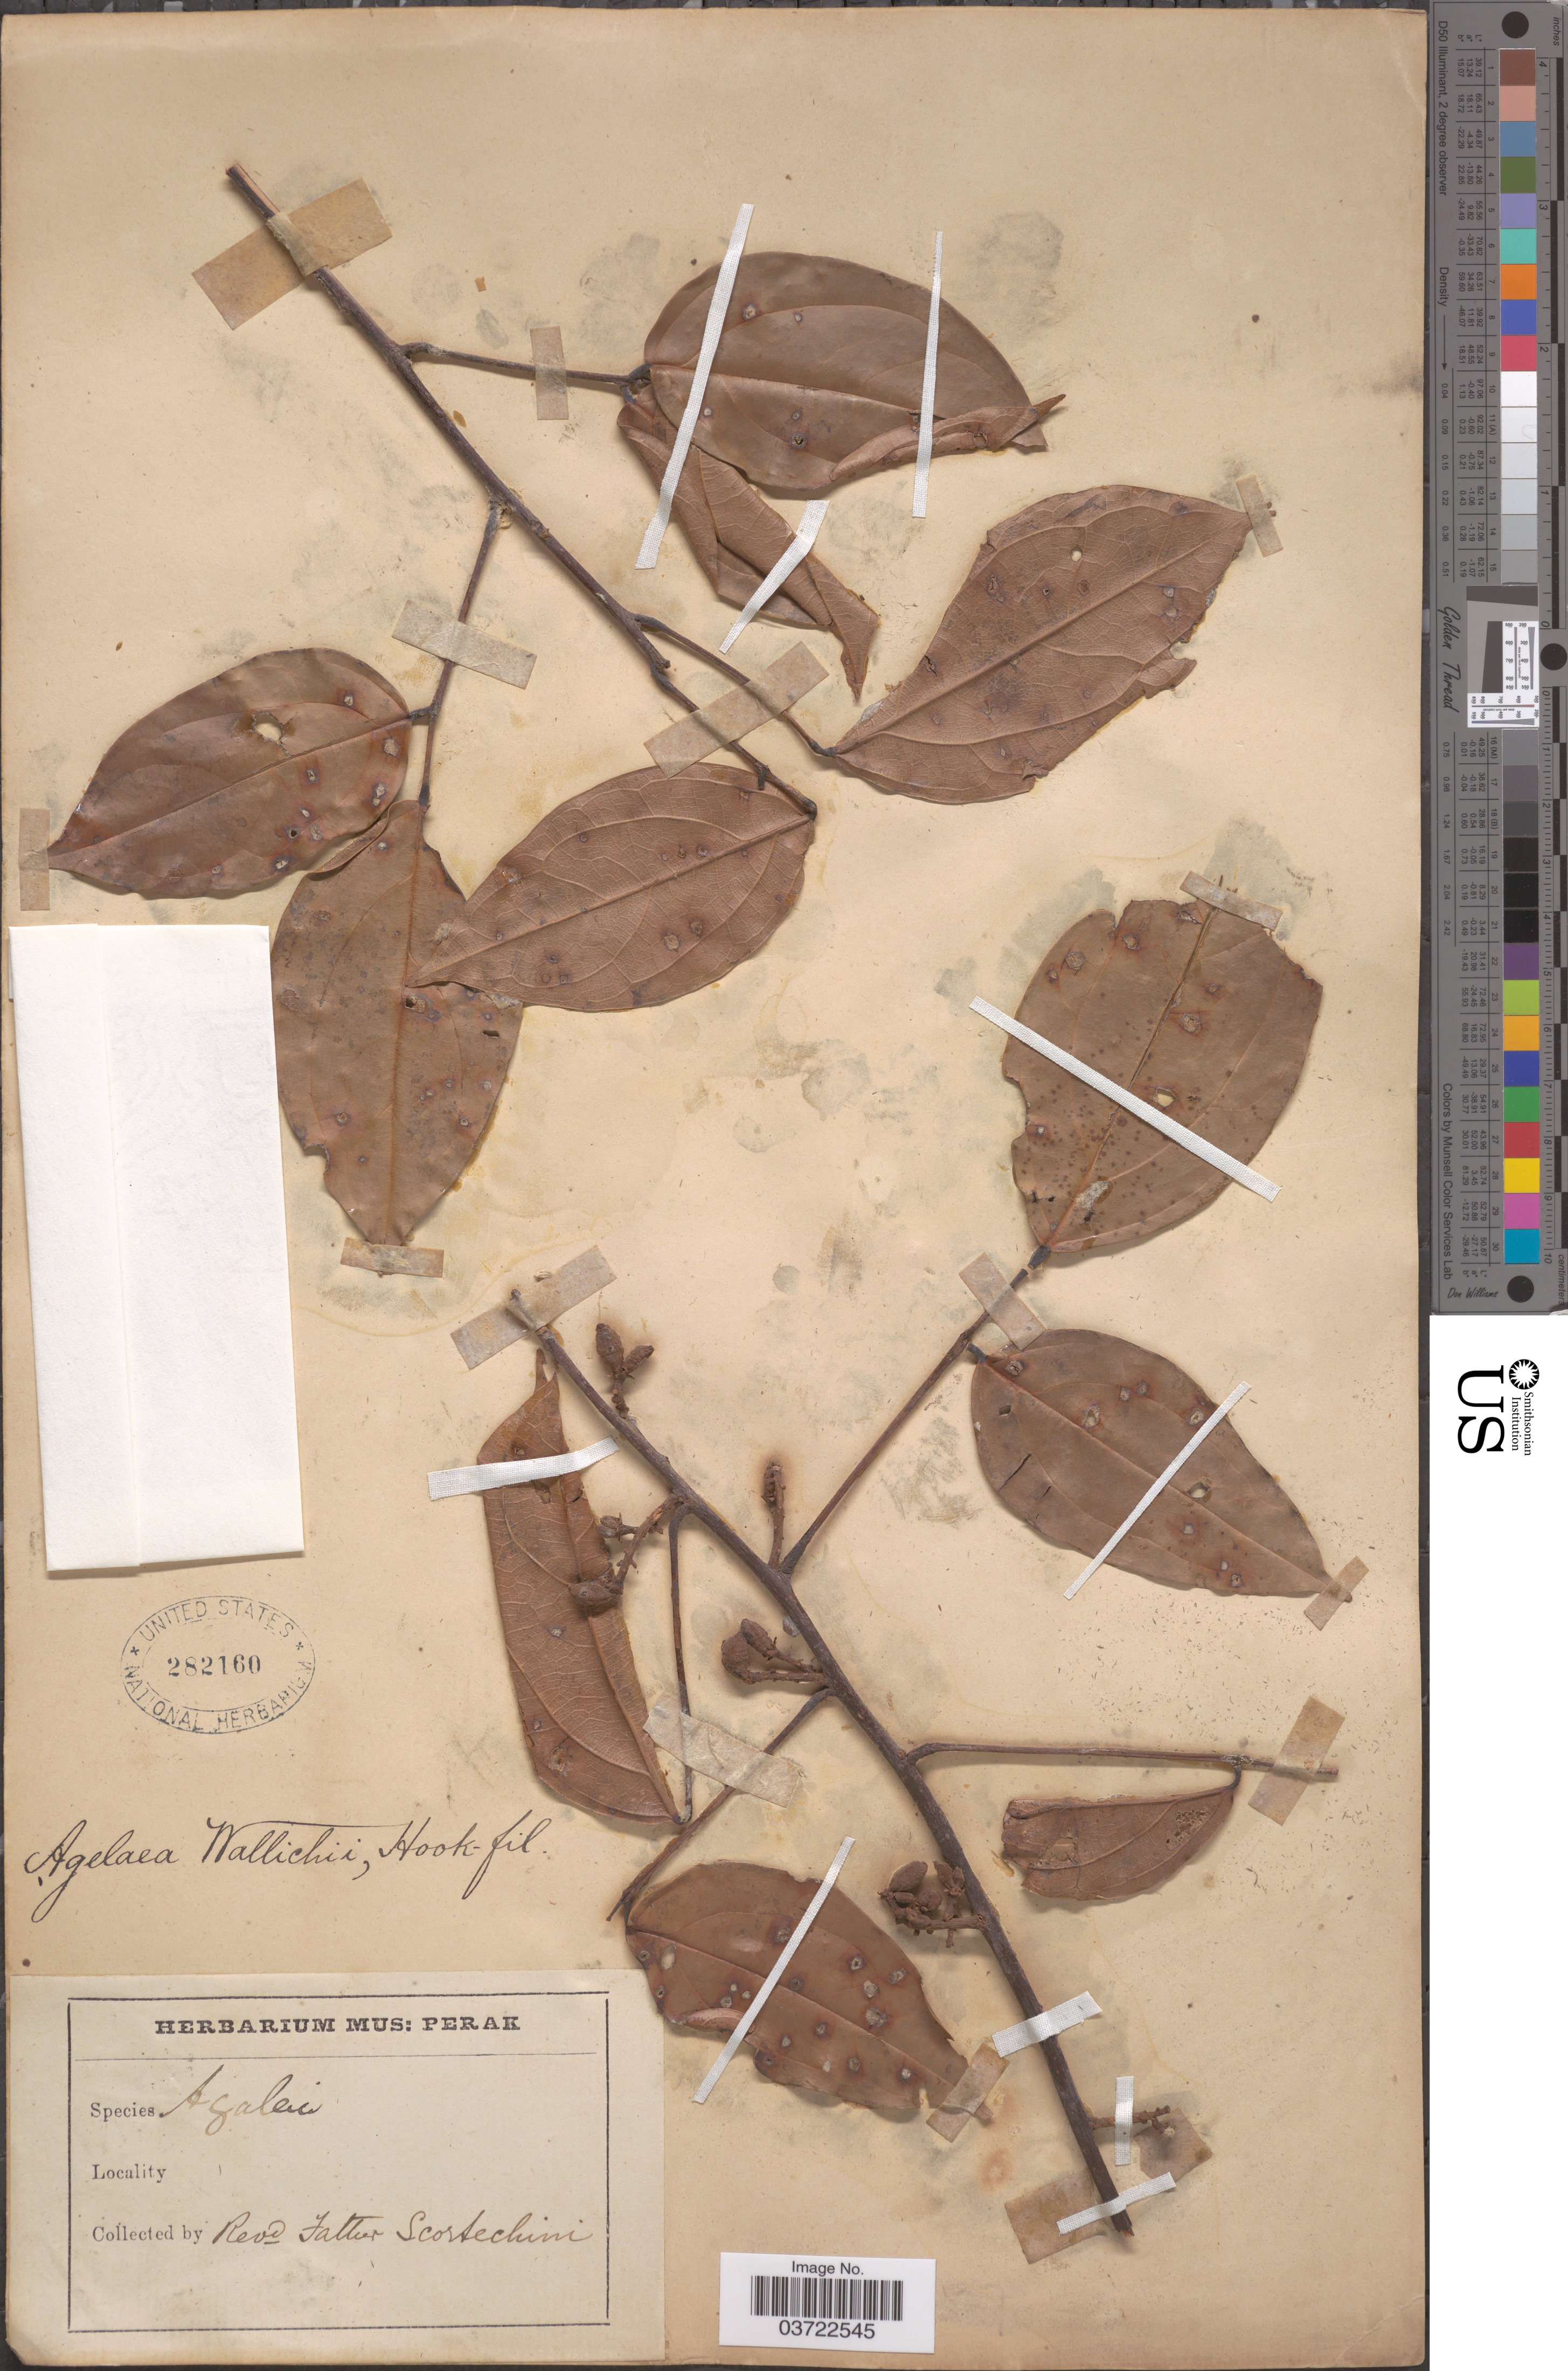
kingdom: Plantae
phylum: Tracheophyta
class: Magnoliopsida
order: Oxalidales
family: Connaraceae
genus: Agelaea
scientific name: Agelaea trinervis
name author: (Llanos) Merr.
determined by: Strong, Mark T., (BOT), Smithsonian Institution - National Museum of Natural History (UNITED STATES)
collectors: Fr. Scortechini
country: Malaysia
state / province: Perak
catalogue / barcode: US 282160